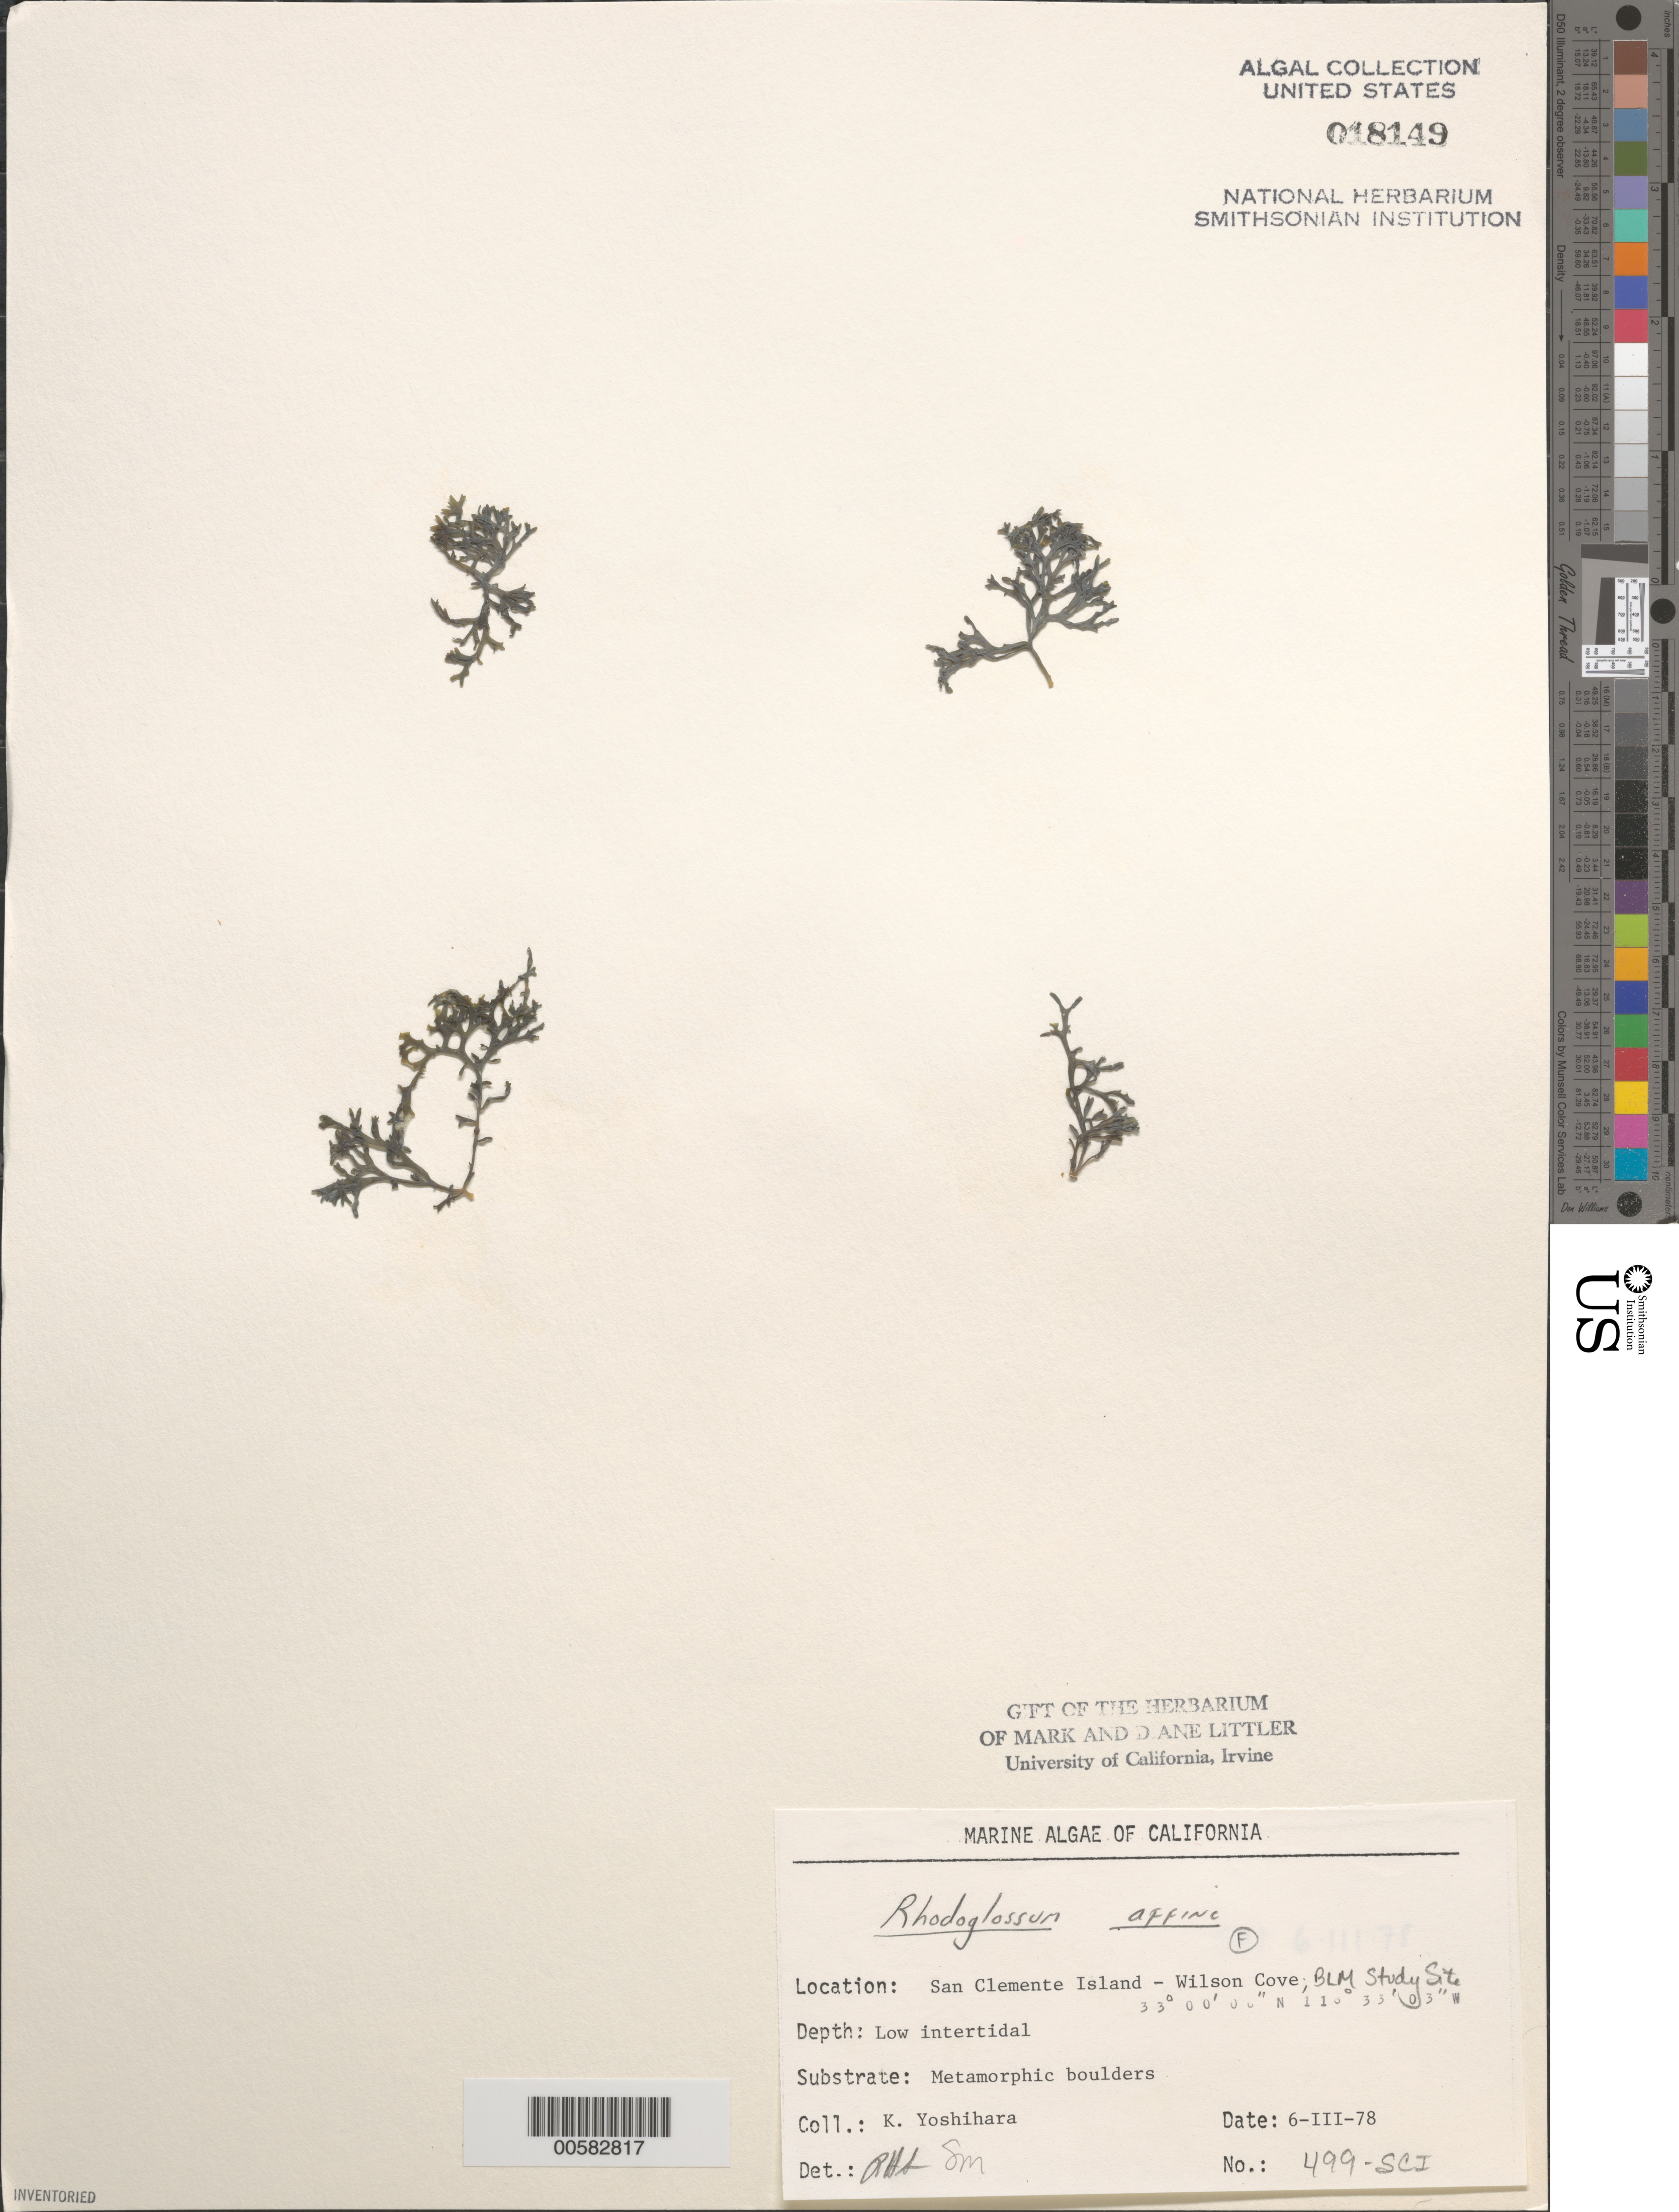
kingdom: Plantae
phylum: Rhodophyta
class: Florideophyceae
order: Gigartinales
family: Gigartinaceae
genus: Mazzaella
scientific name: Mazzaella affinis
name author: (Harvey) Fredericq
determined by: Algae name updating Project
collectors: K. Yoshihara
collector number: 499-sci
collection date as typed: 06 Mar 1978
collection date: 1978-03-06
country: United States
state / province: California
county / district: Los Angeles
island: San Clemente Island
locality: Wilson Cove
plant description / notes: BLM-SOCALBIGHT Rocky Intertidal Survey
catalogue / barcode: US 18149